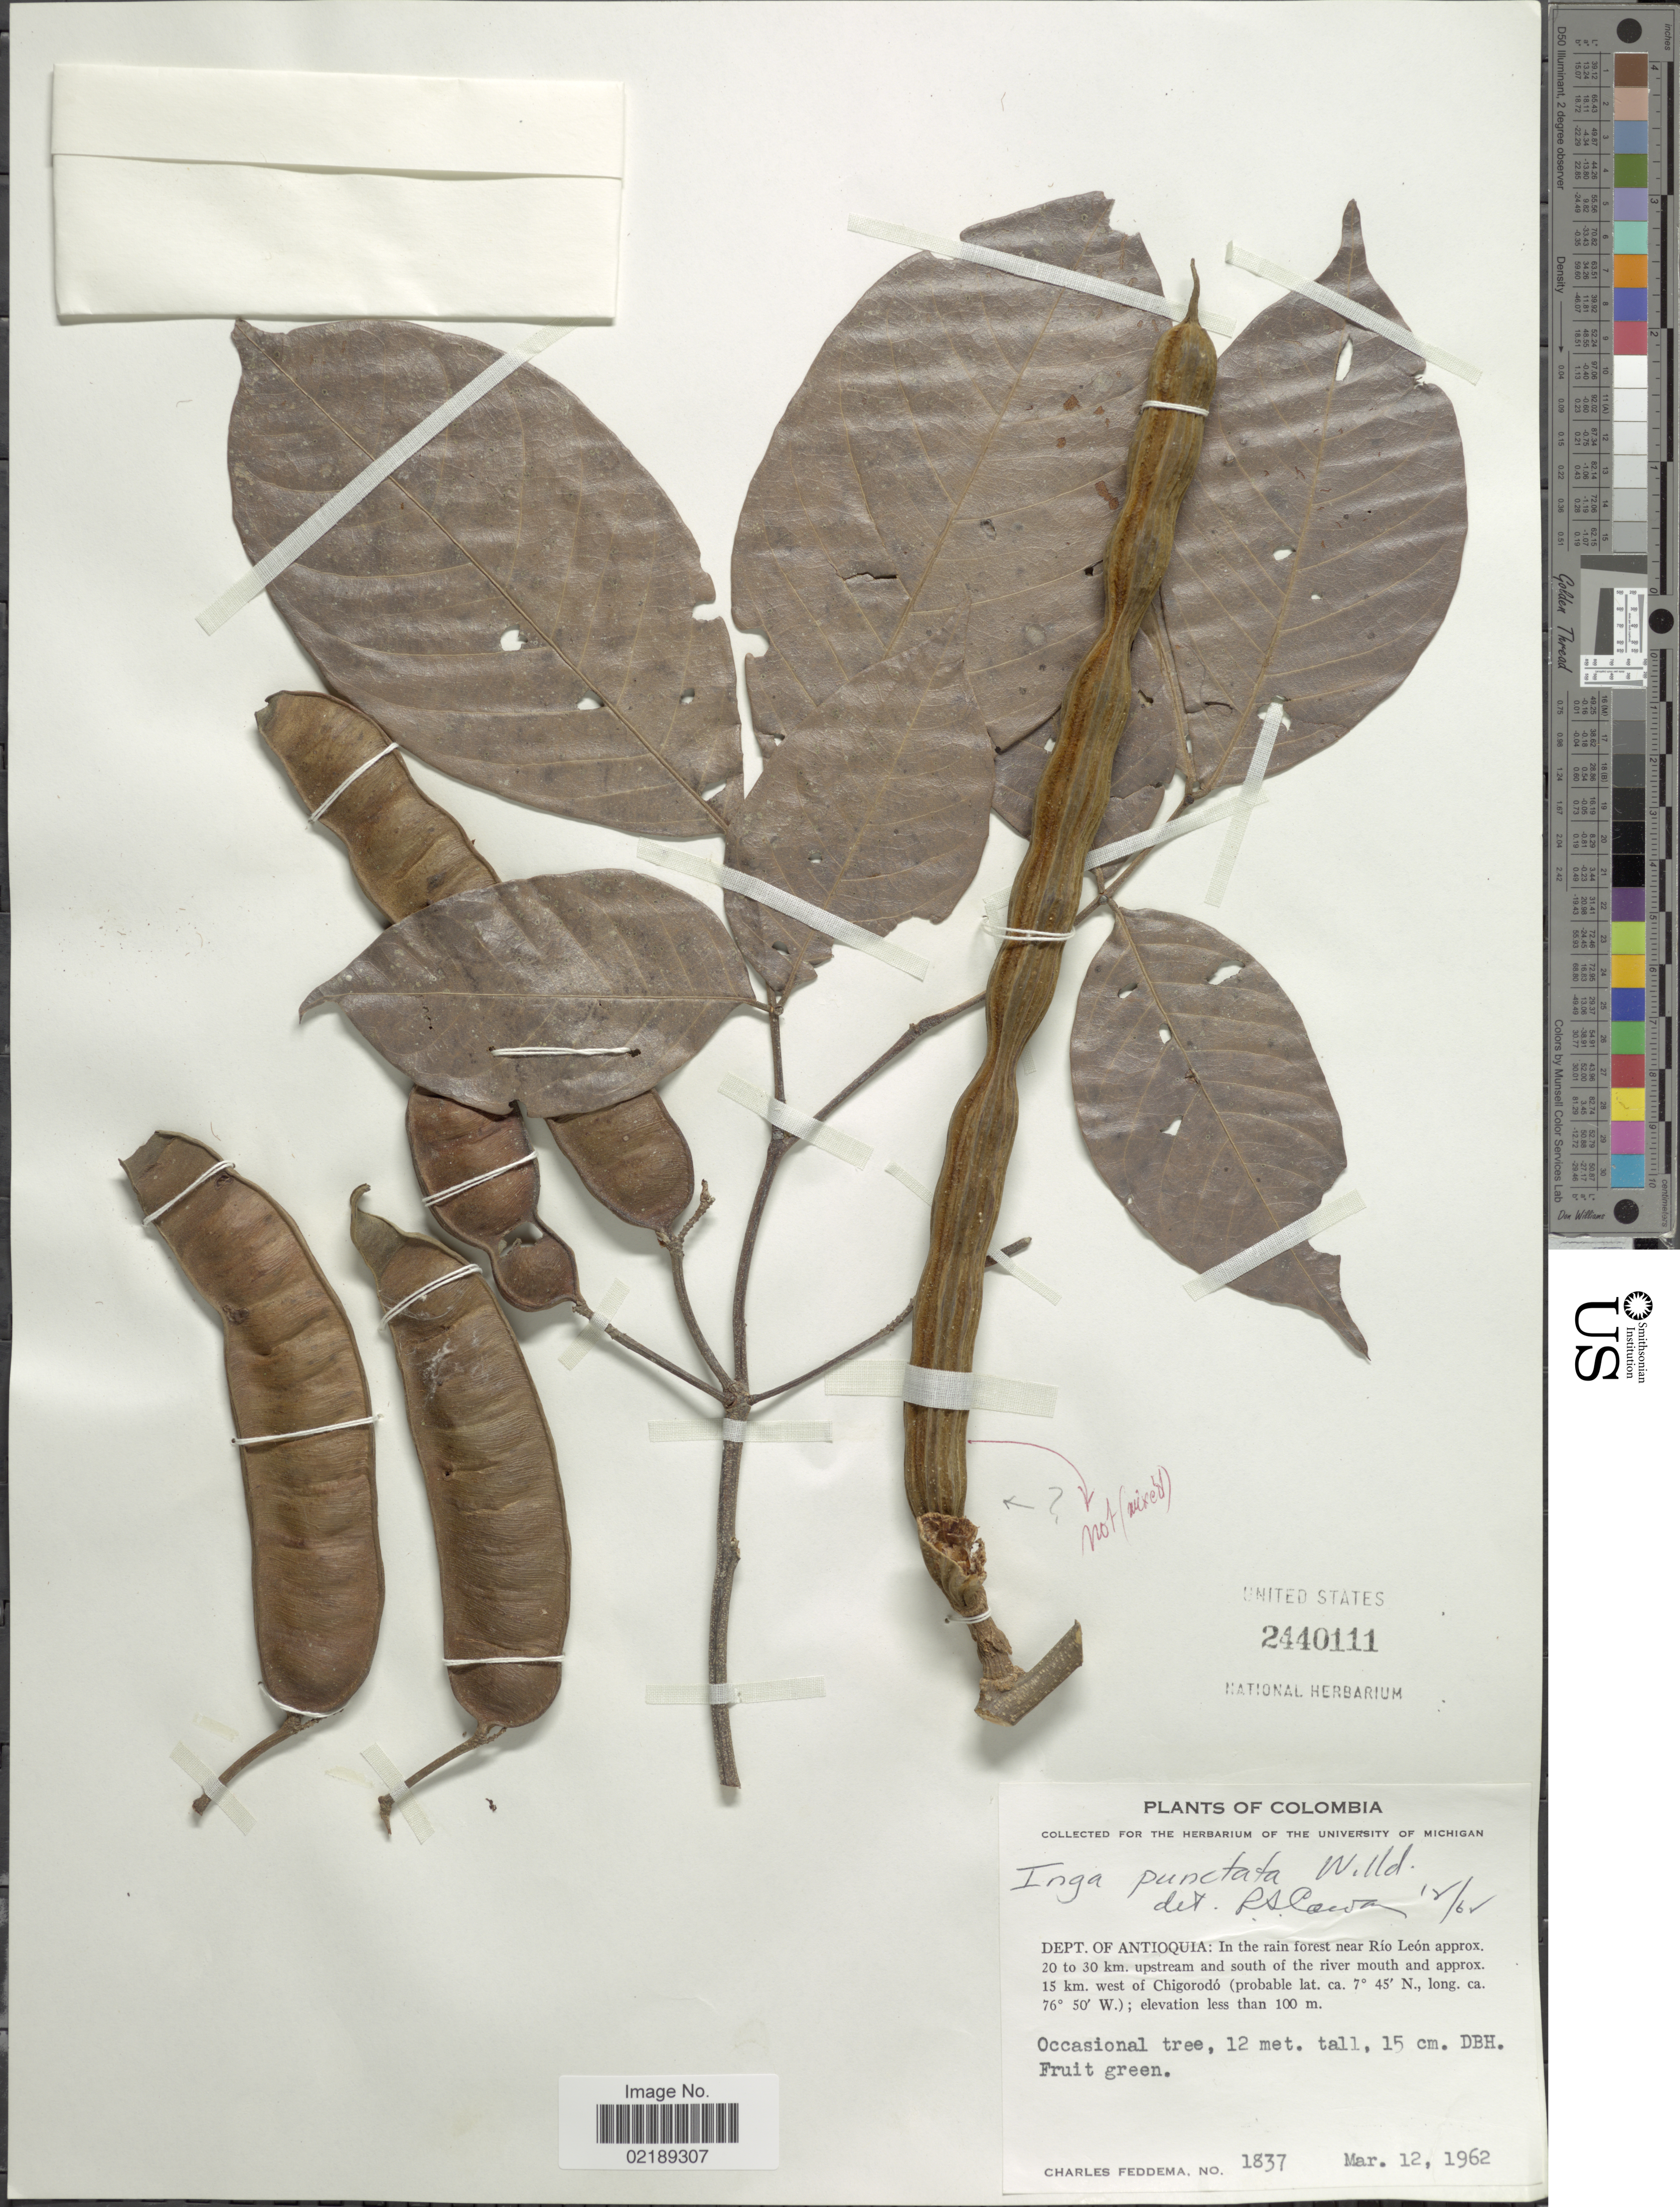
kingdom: Plantae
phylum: Tracheophyta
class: Magnoliopsida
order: Fabales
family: Fabaceae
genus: Inga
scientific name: Inga punctata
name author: Willd.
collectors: C. Feddema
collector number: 1837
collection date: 1962-03-12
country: Colombia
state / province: Antioquia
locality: In the rain forest near Rio Leon approx. 20 to 30 km. upstream and south of the river mouth and approx. 15 km. west of Chigorodo.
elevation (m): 100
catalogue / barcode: US 2440111